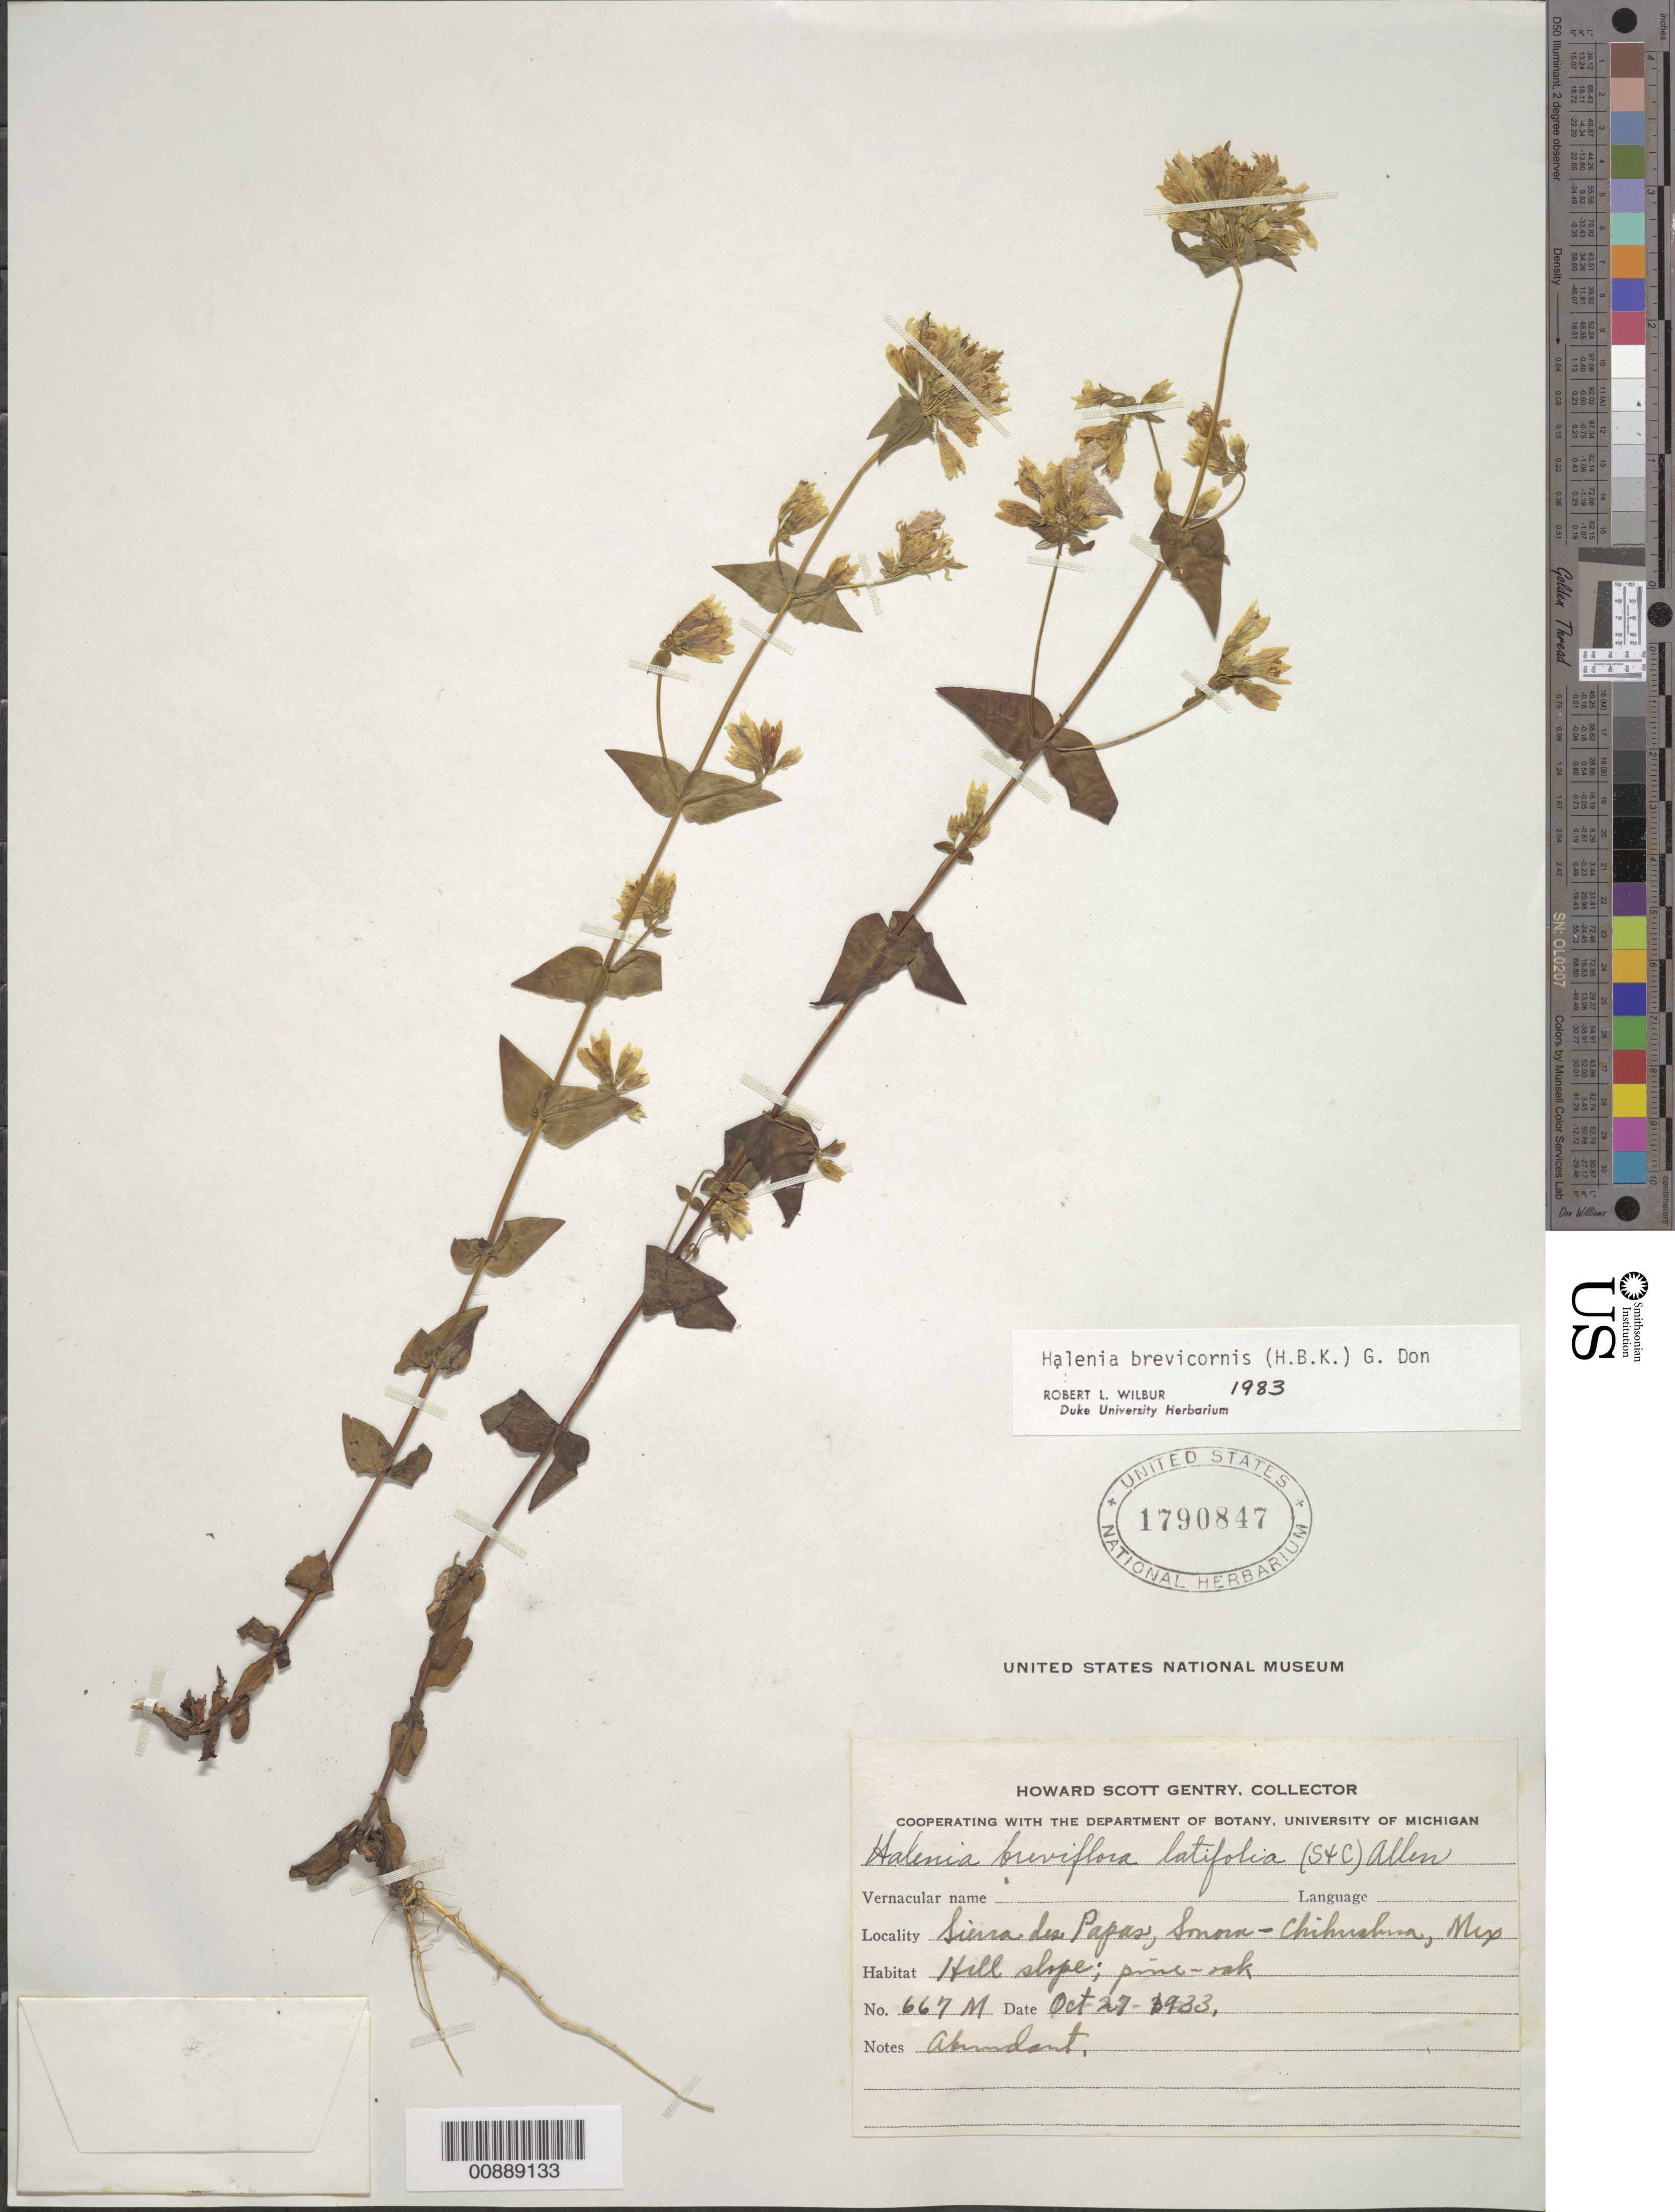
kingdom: Plantae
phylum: Tracheophyta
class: Magnoliopsida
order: Gentianales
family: Gentianaceae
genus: Halenia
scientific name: Halenia brevicornis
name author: (Kunth) G. Don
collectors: H. S. Gentry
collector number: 667 M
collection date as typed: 27 Oct 1933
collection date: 1933-10-27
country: Mexico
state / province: Chihuahua / Sonora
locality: Sierra des Papas, Sonora-Chihuahua.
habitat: Hill slope; Pine-Oak.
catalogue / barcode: US 1790847